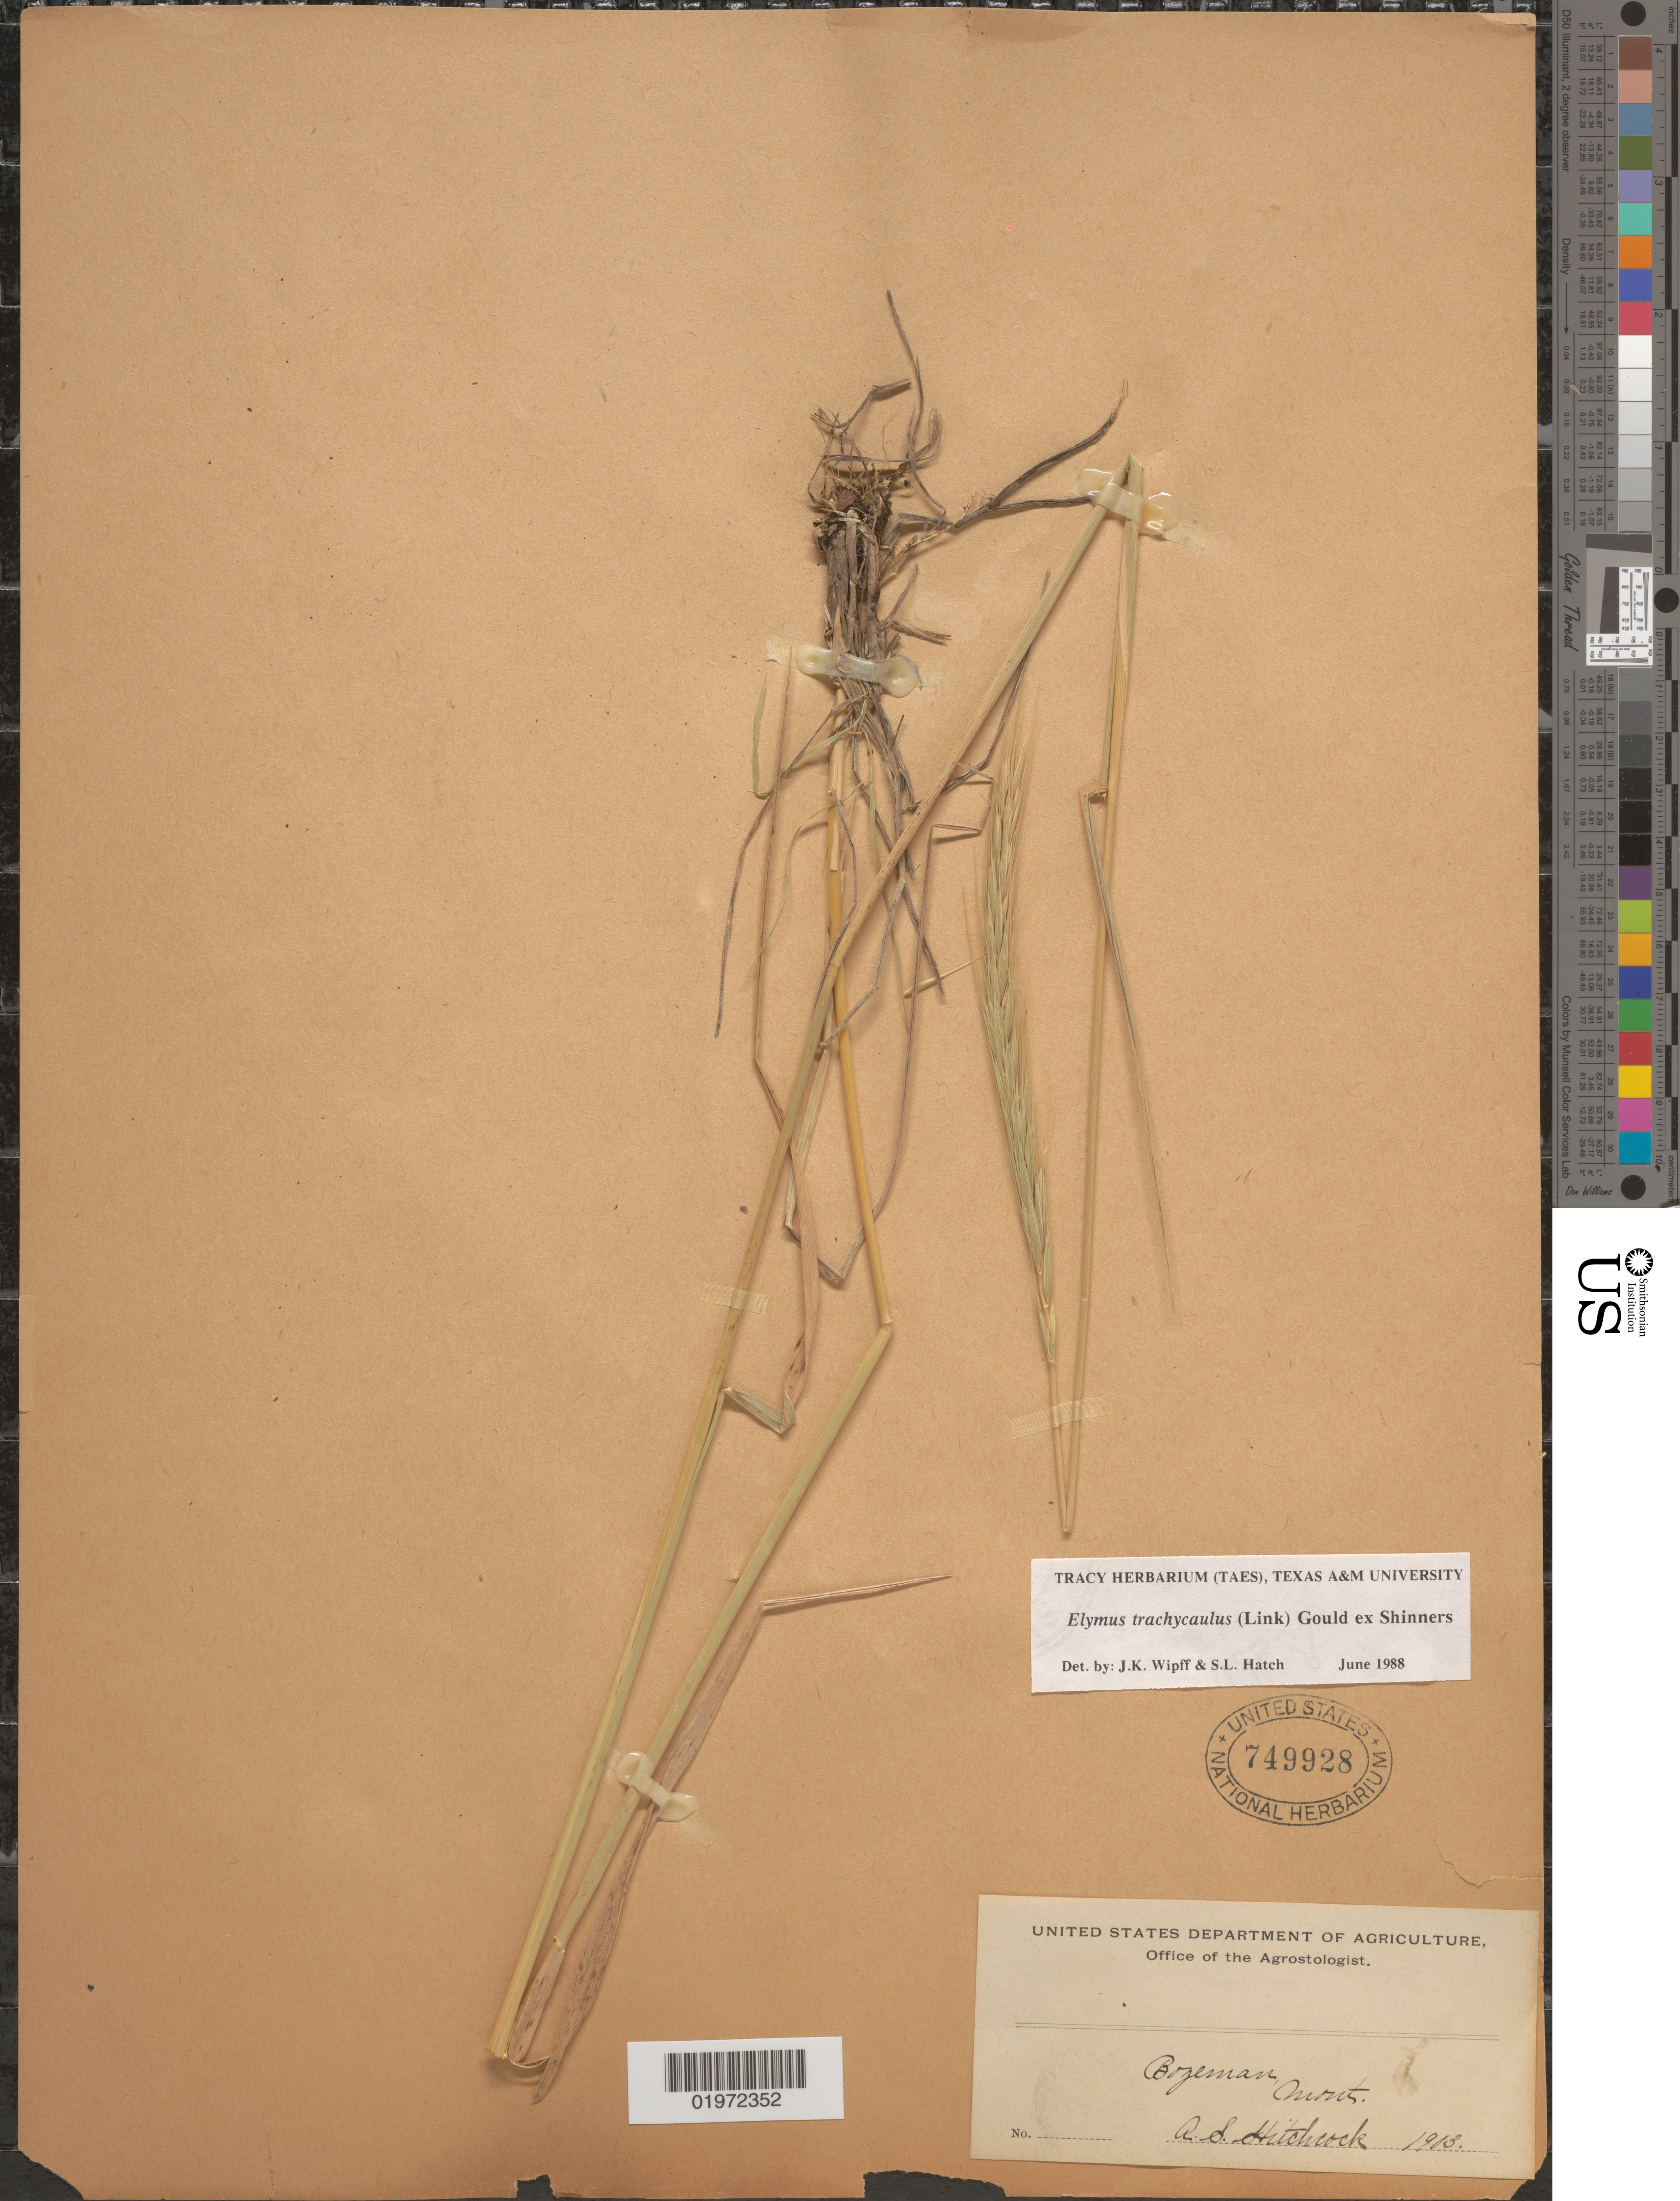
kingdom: Plantae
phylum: Tracheophyta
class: Liliopsida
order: Poales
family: Poaceae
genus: Elymus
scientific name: Elymus trachycaulus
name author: (Link) Gould ex Shinners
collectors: A. S. Hitchcock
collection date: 1903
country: United States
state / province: Montana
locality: Bozeman.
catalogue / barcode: US 749928